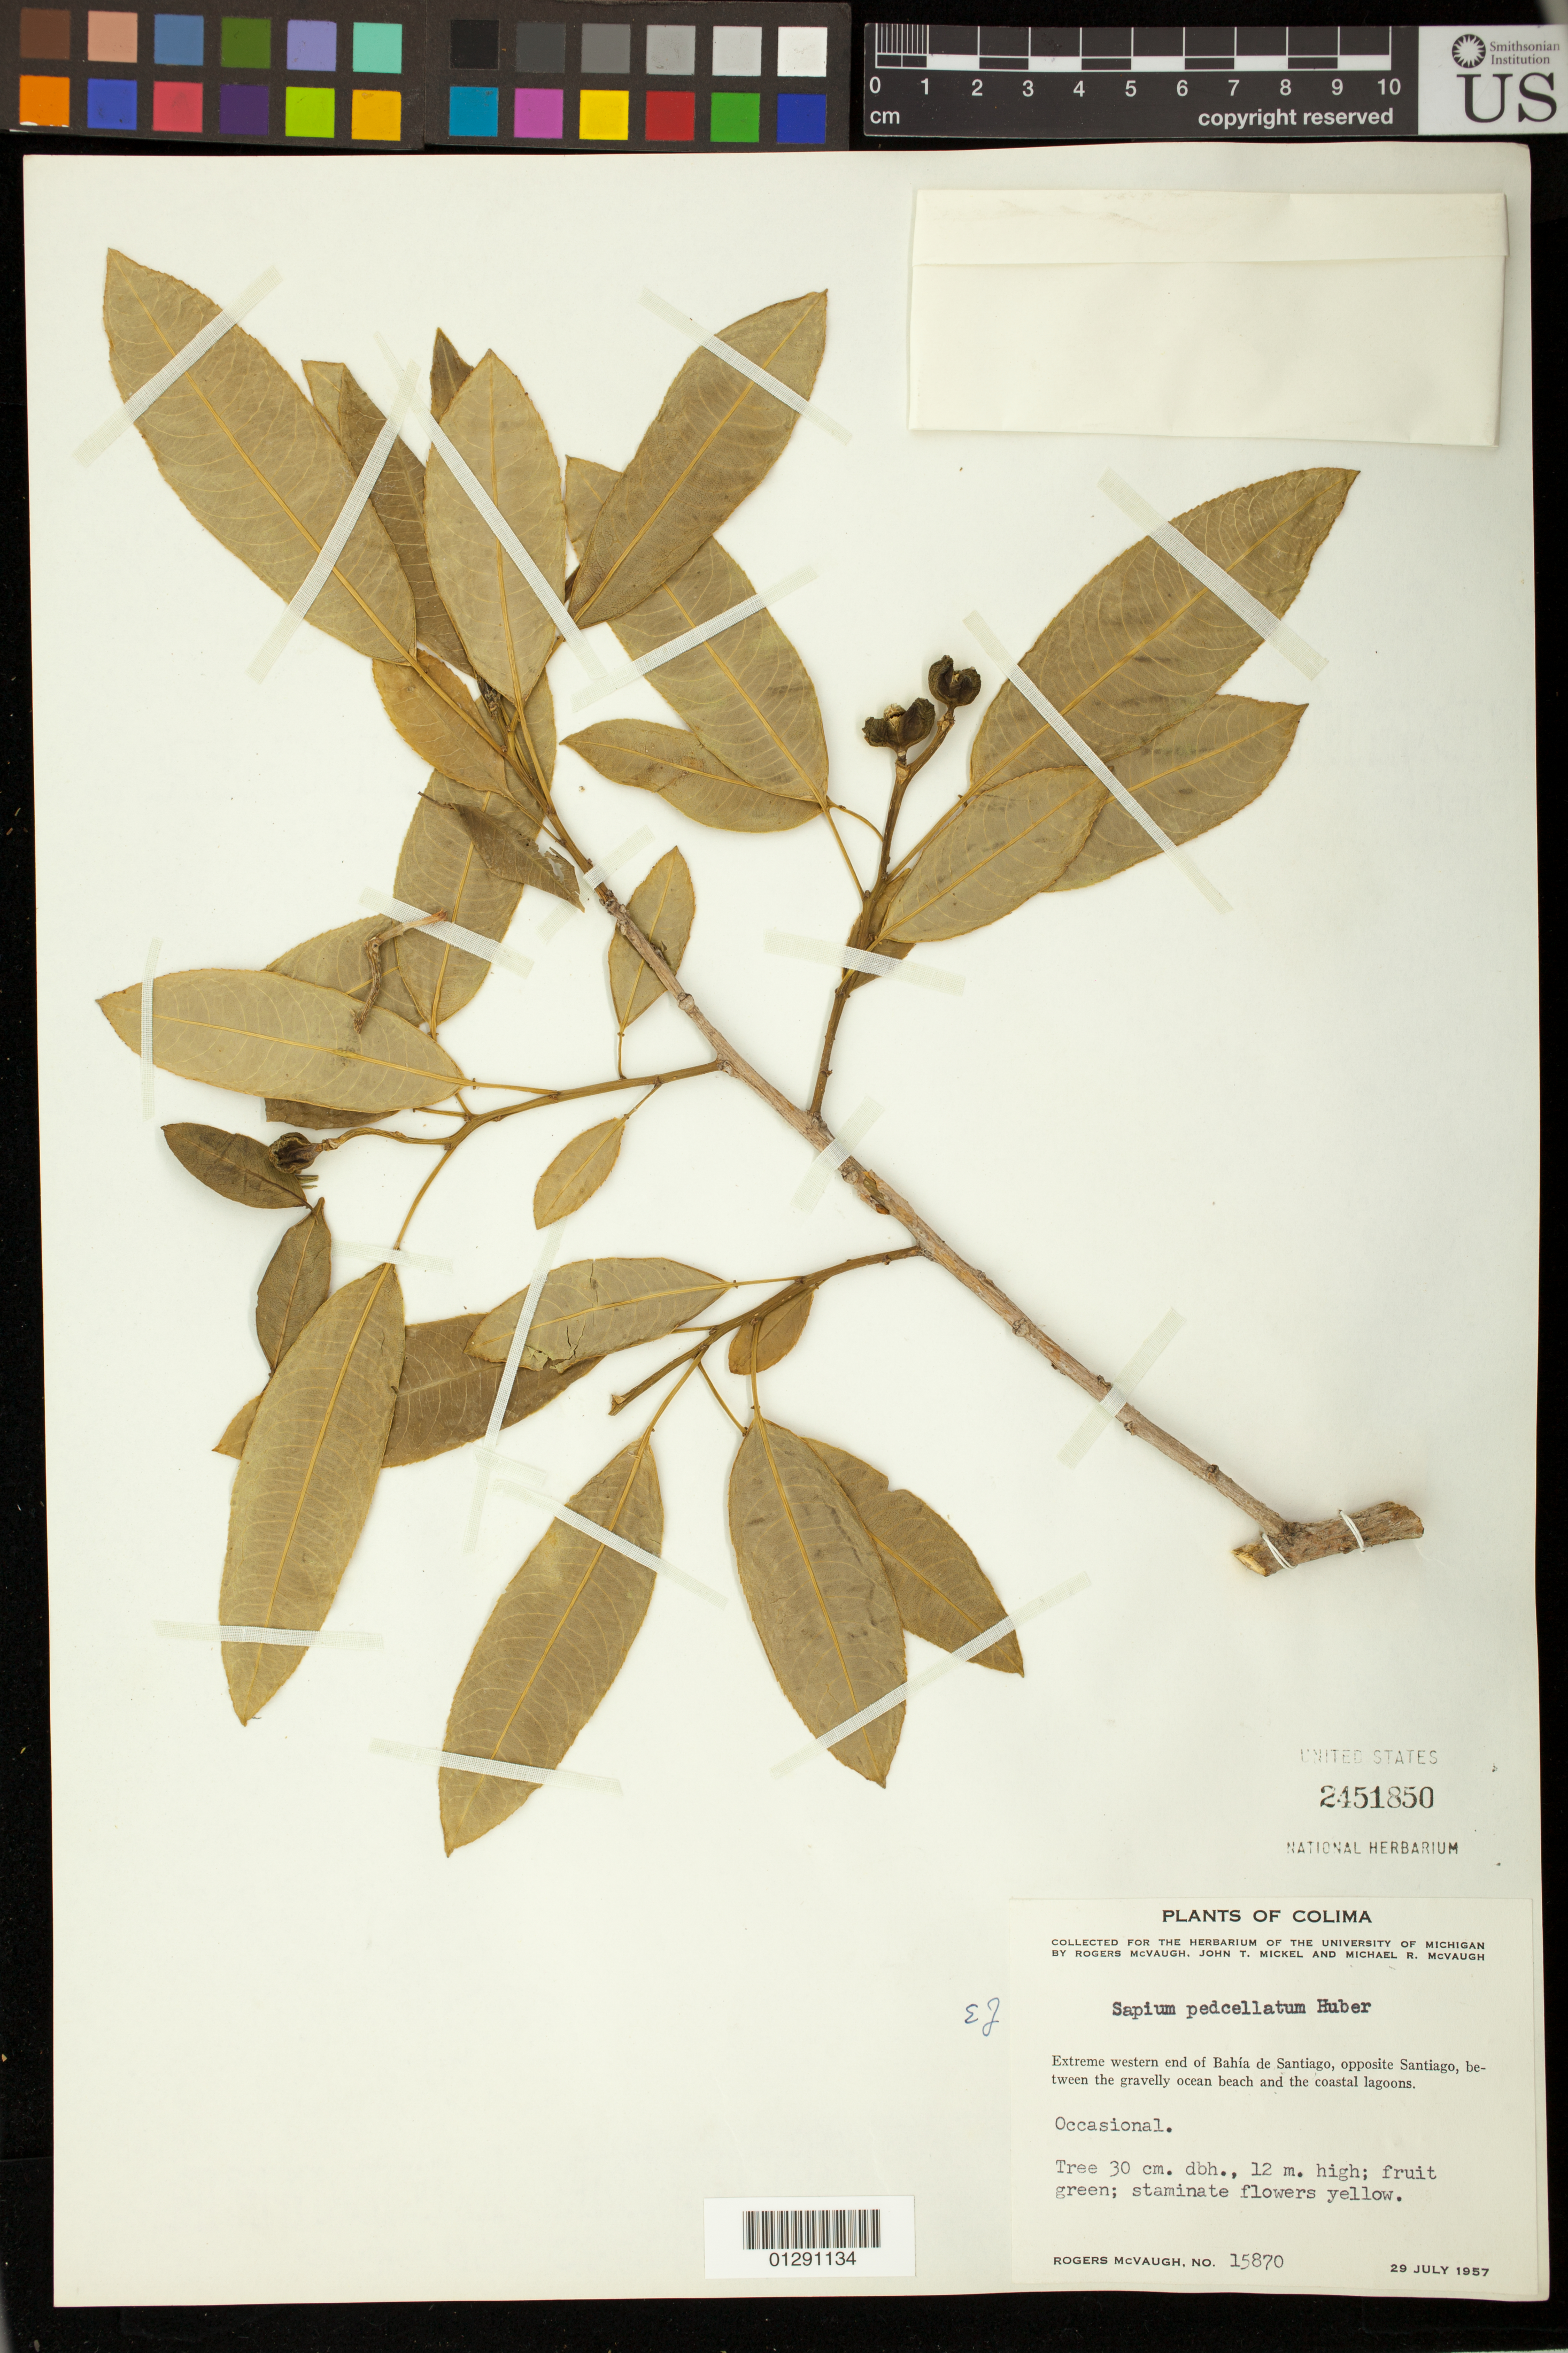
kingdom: Plantae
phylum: Tracheophyta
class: Magnoliopsida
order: Malpighiales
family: Euphorbiaceae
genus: Sapium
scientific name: Sapium pedicellatum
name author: Huber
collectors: R. McVaugh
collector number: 15870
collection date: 1957-07-29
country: Mexico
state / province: Colima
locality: Extreme western end of Bahia de Santiago, opposite Santiago, between the gravelly ocean beach and the coastal lagoons.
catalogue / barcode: US 2451850